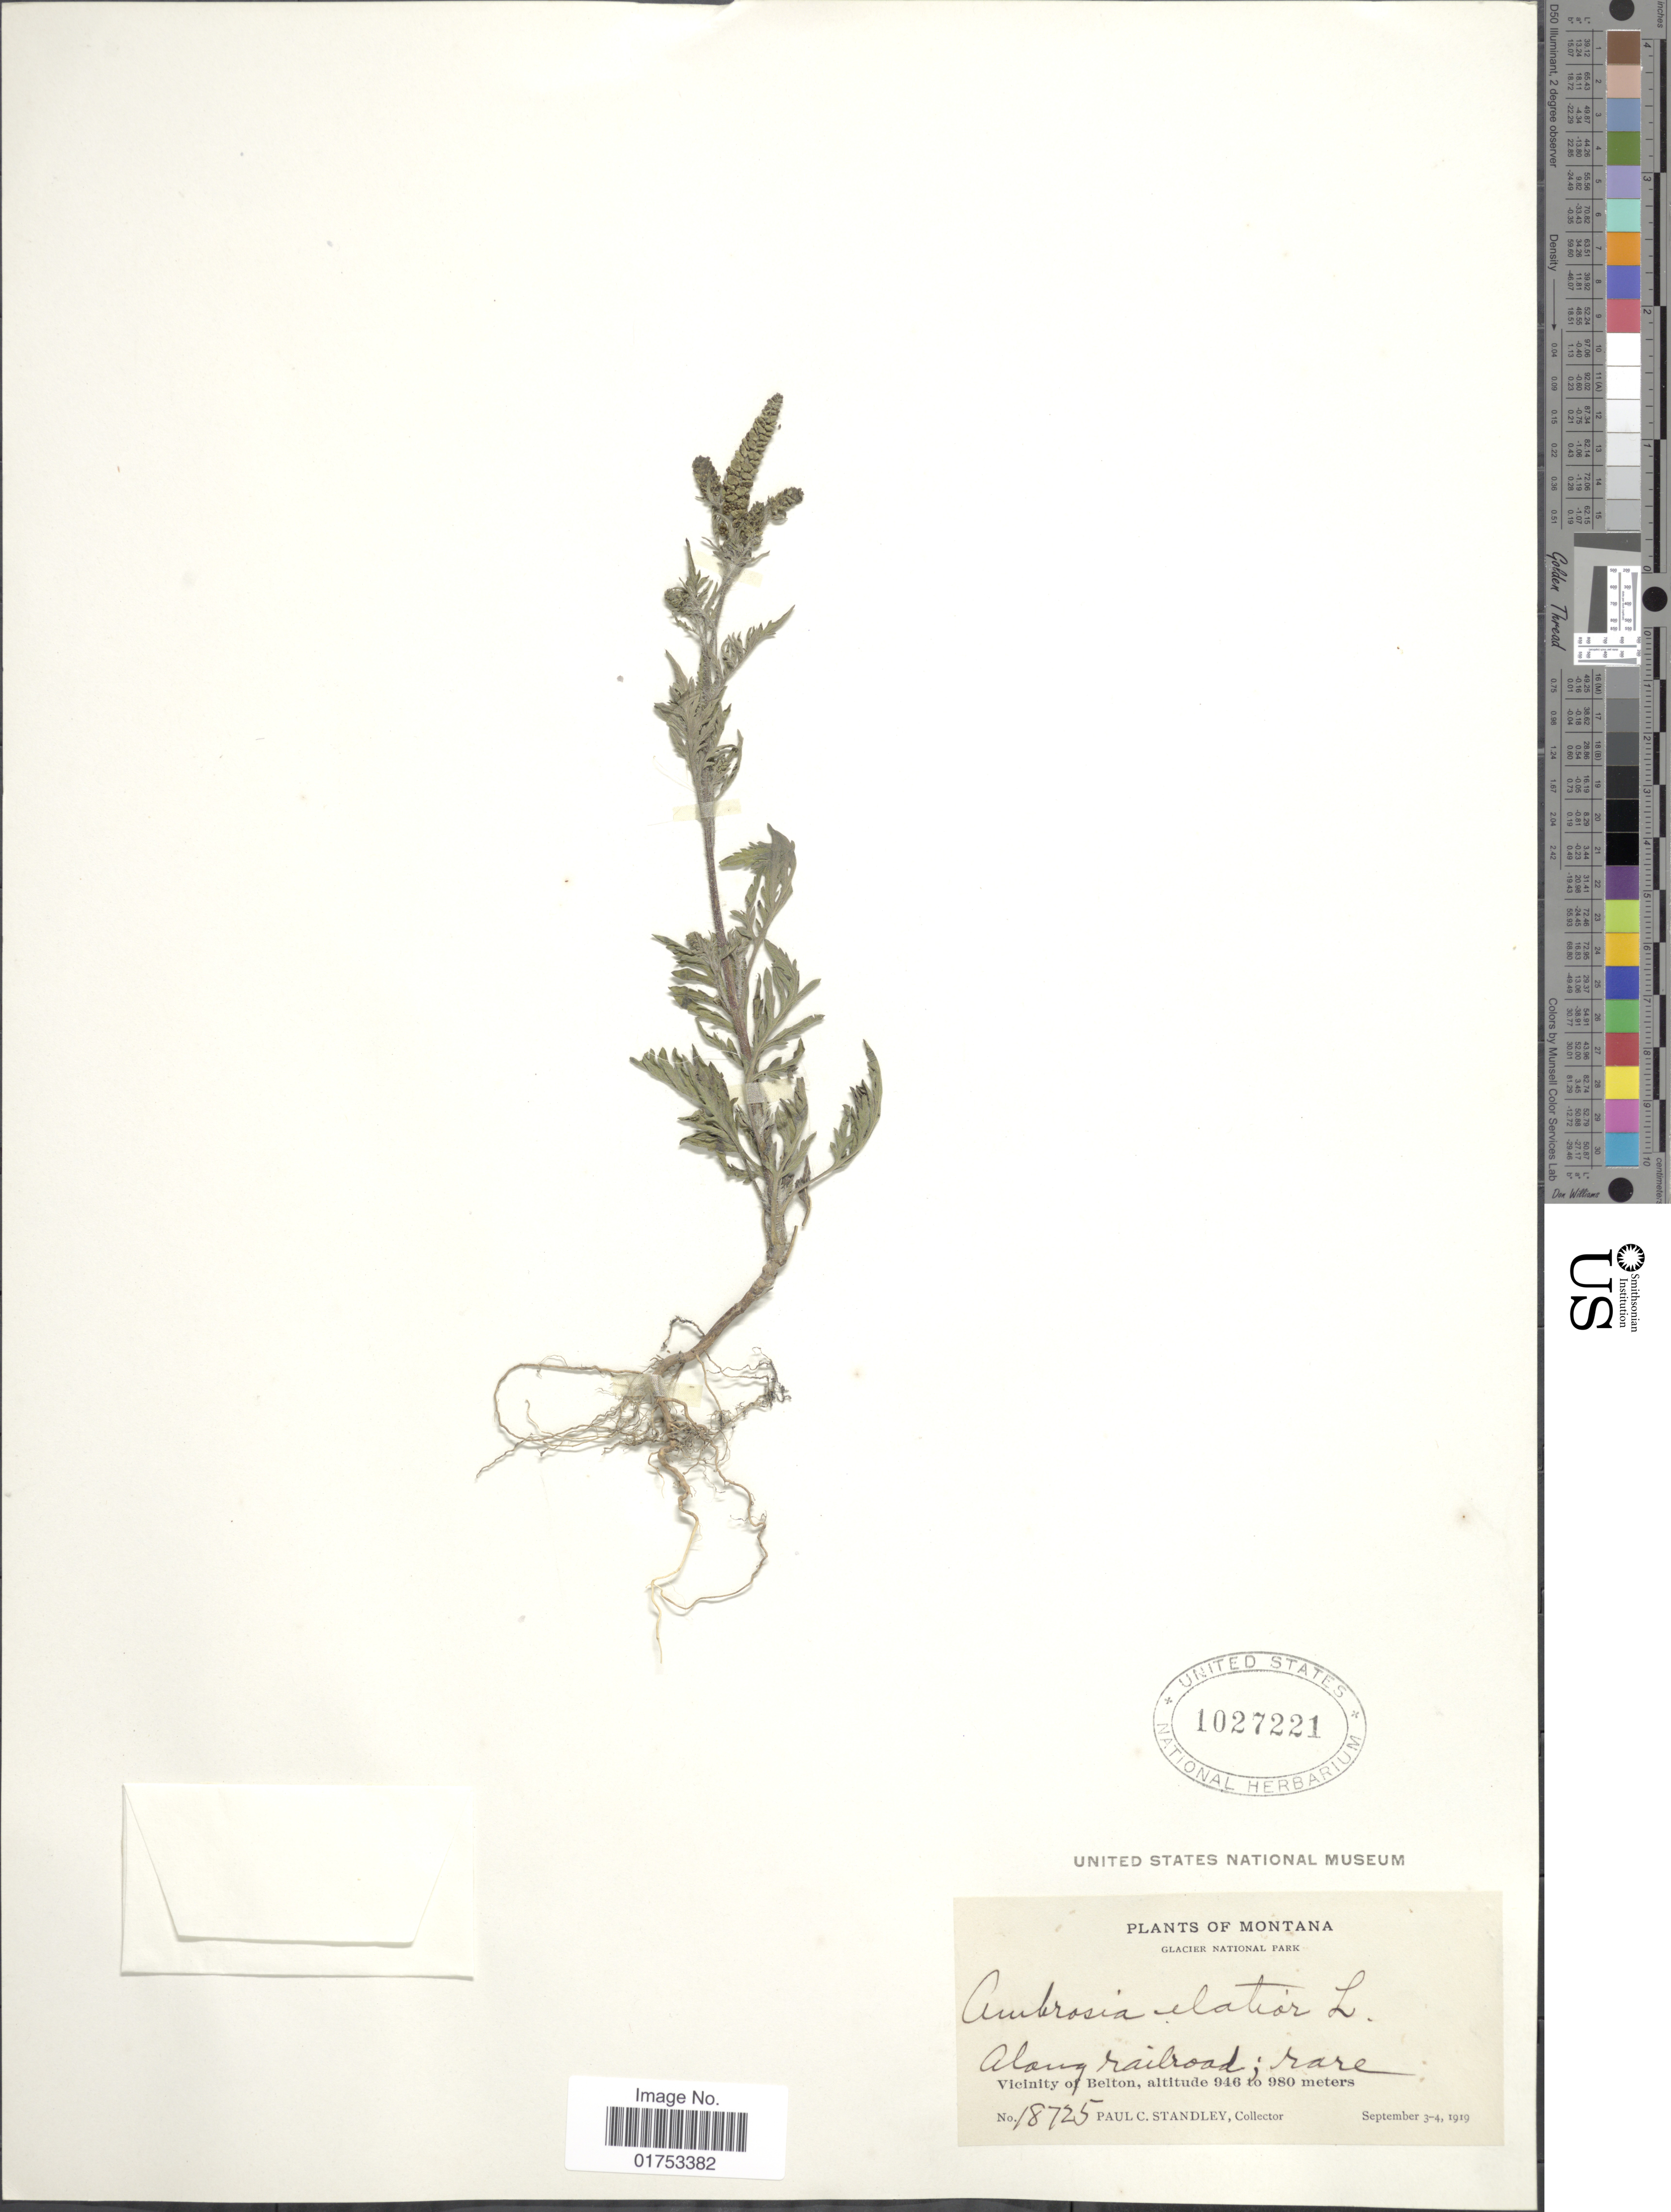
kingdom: Plantae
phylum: Tracheophyta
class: Magnoliopsida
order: Asterales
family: Asteraceae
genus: Ambrosia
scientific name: Ambrosia artemisiifolia var. elatior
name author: (L.) Descourt.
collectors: P. C. Standley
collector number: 18725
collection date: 1919-09-03/1919-09-04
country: United States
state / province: Montana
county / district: Flathead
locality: Glacier National Park, Vicinity of Belton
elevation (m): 946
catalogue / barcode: US 1027221